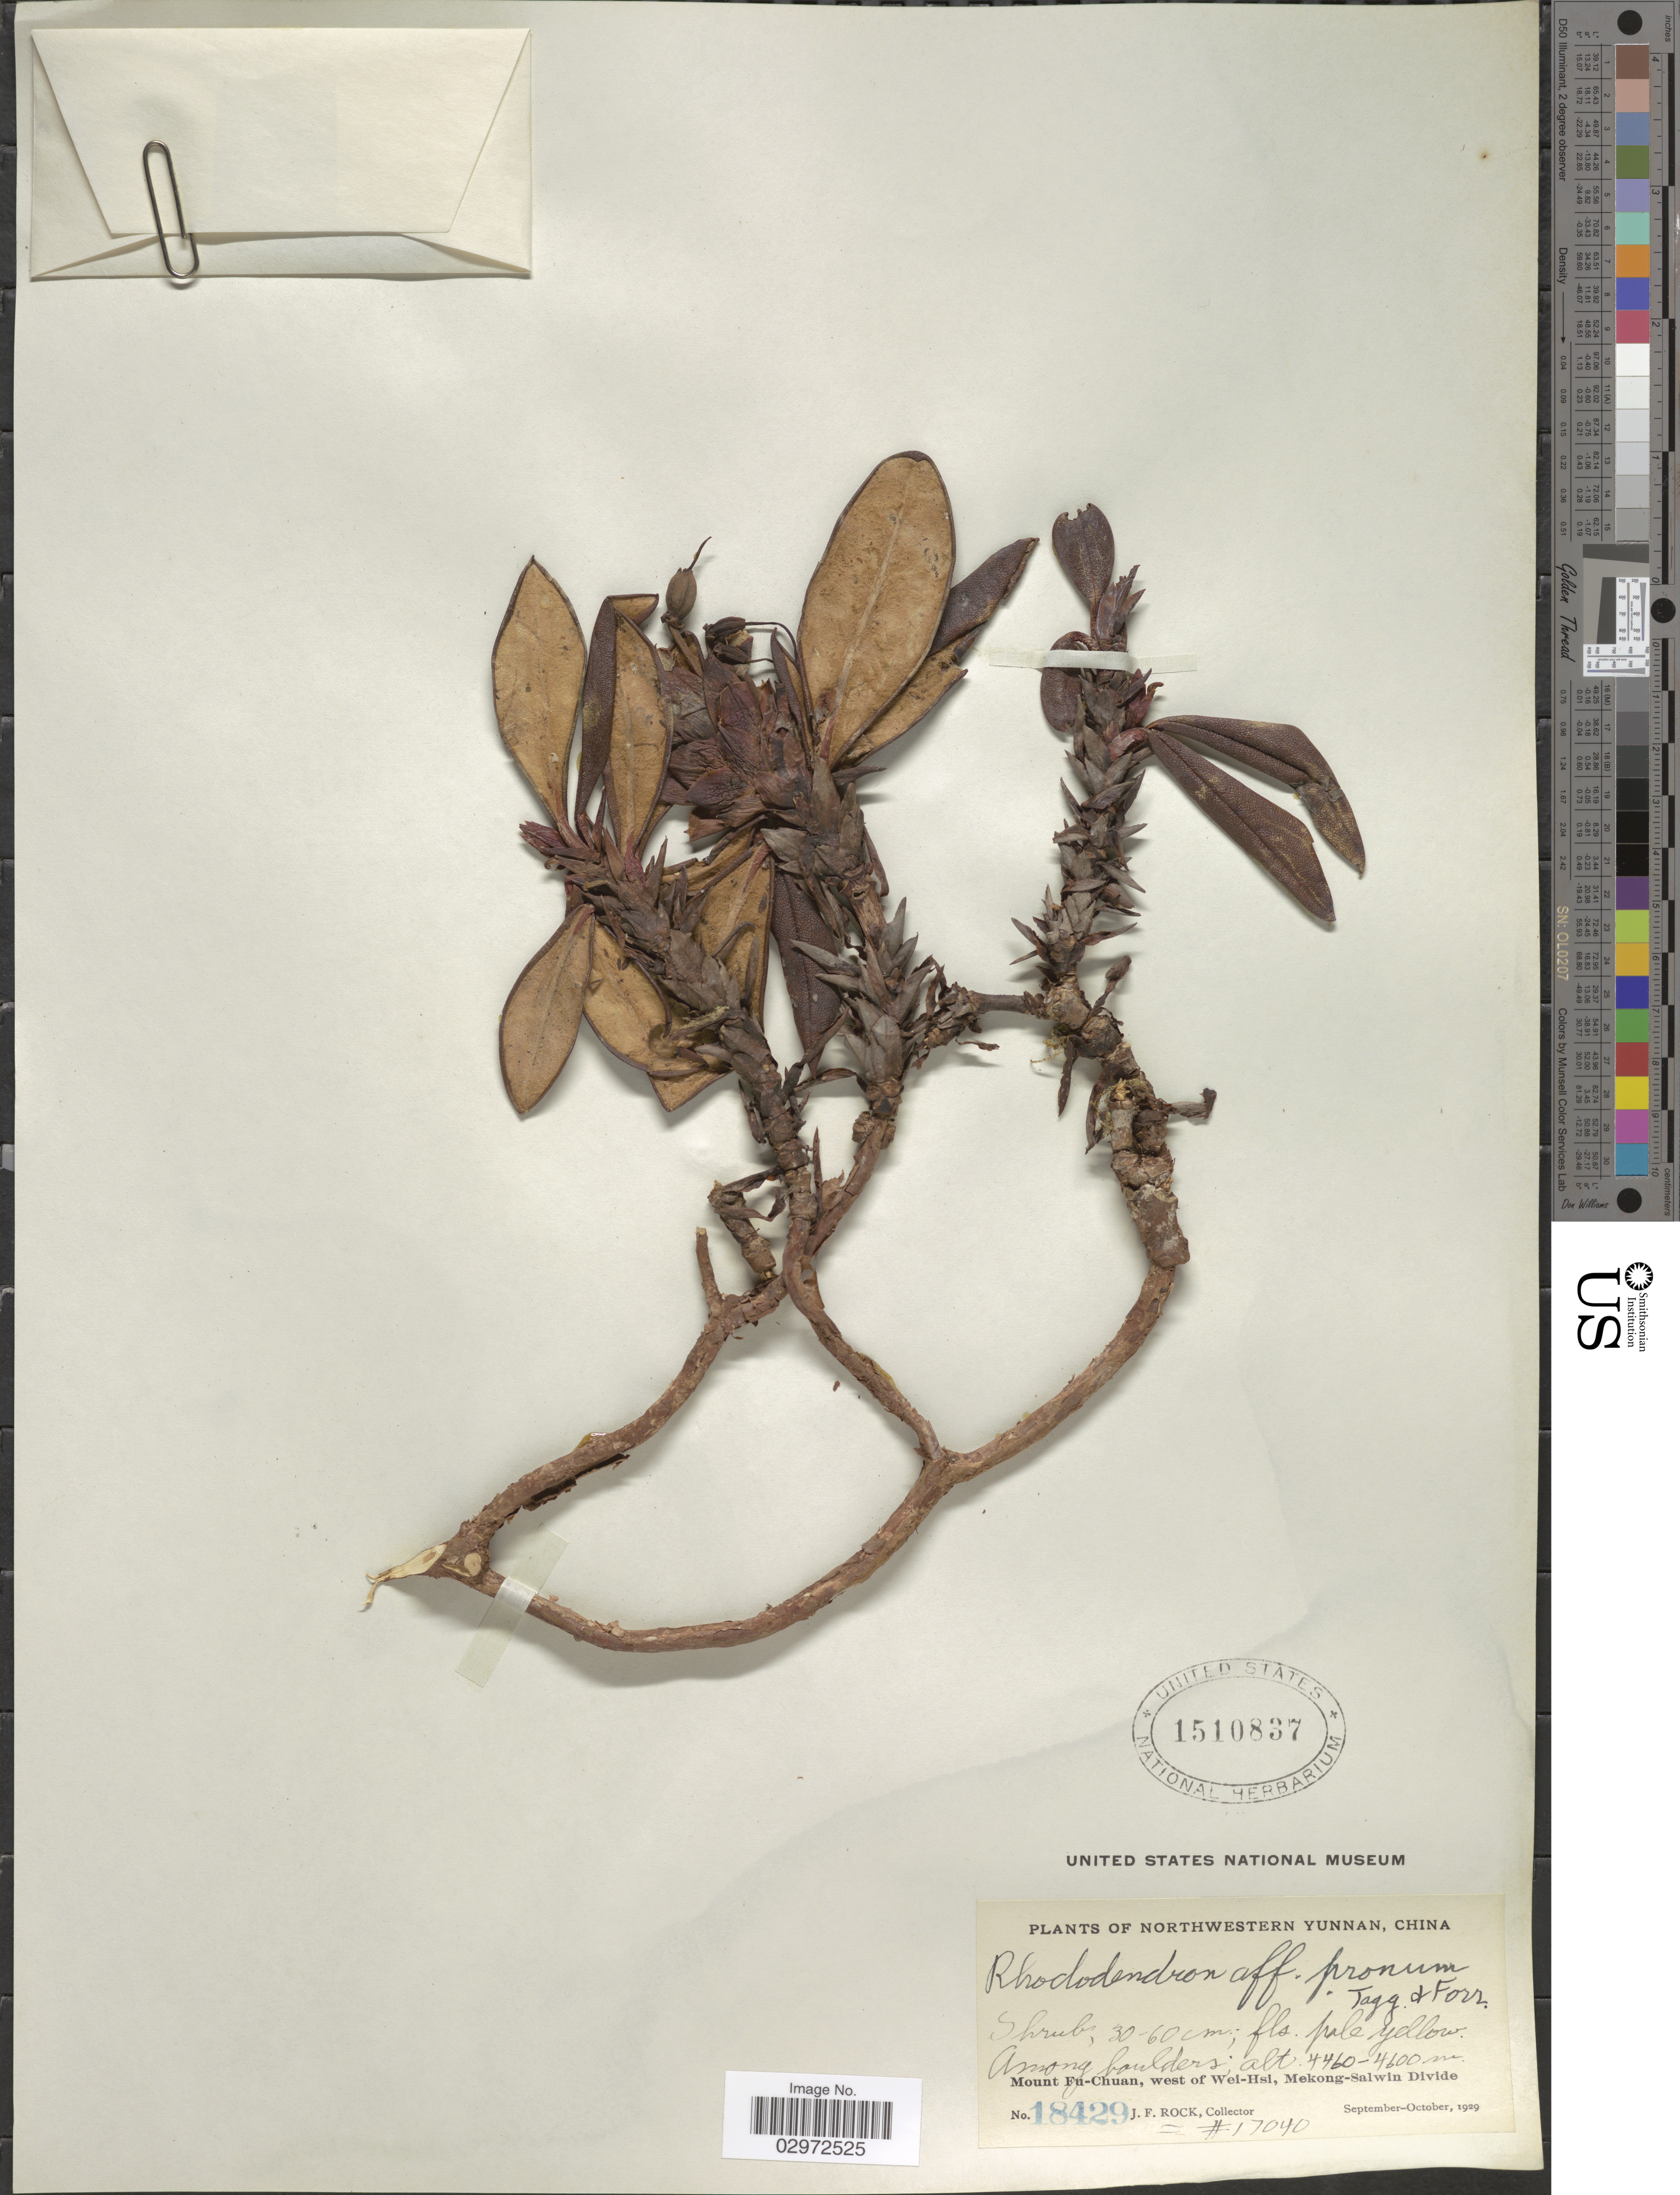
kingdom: Plantae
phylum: Tracheophyta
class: Magnoliopsida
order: Ericales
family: Ericaceae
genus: Rhododendron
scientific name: Rhododendron pronum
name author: Tagg & Forrest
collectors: J. Rock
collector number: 18429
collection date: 1929-09/1929-10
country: China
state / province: Yunnan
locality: Northwestern Yunnan, China, Mount Fu-Chuan, west of Wei-Hsi, Mekong-Salwin Divide.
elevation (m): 4460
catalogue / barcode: US 1510837